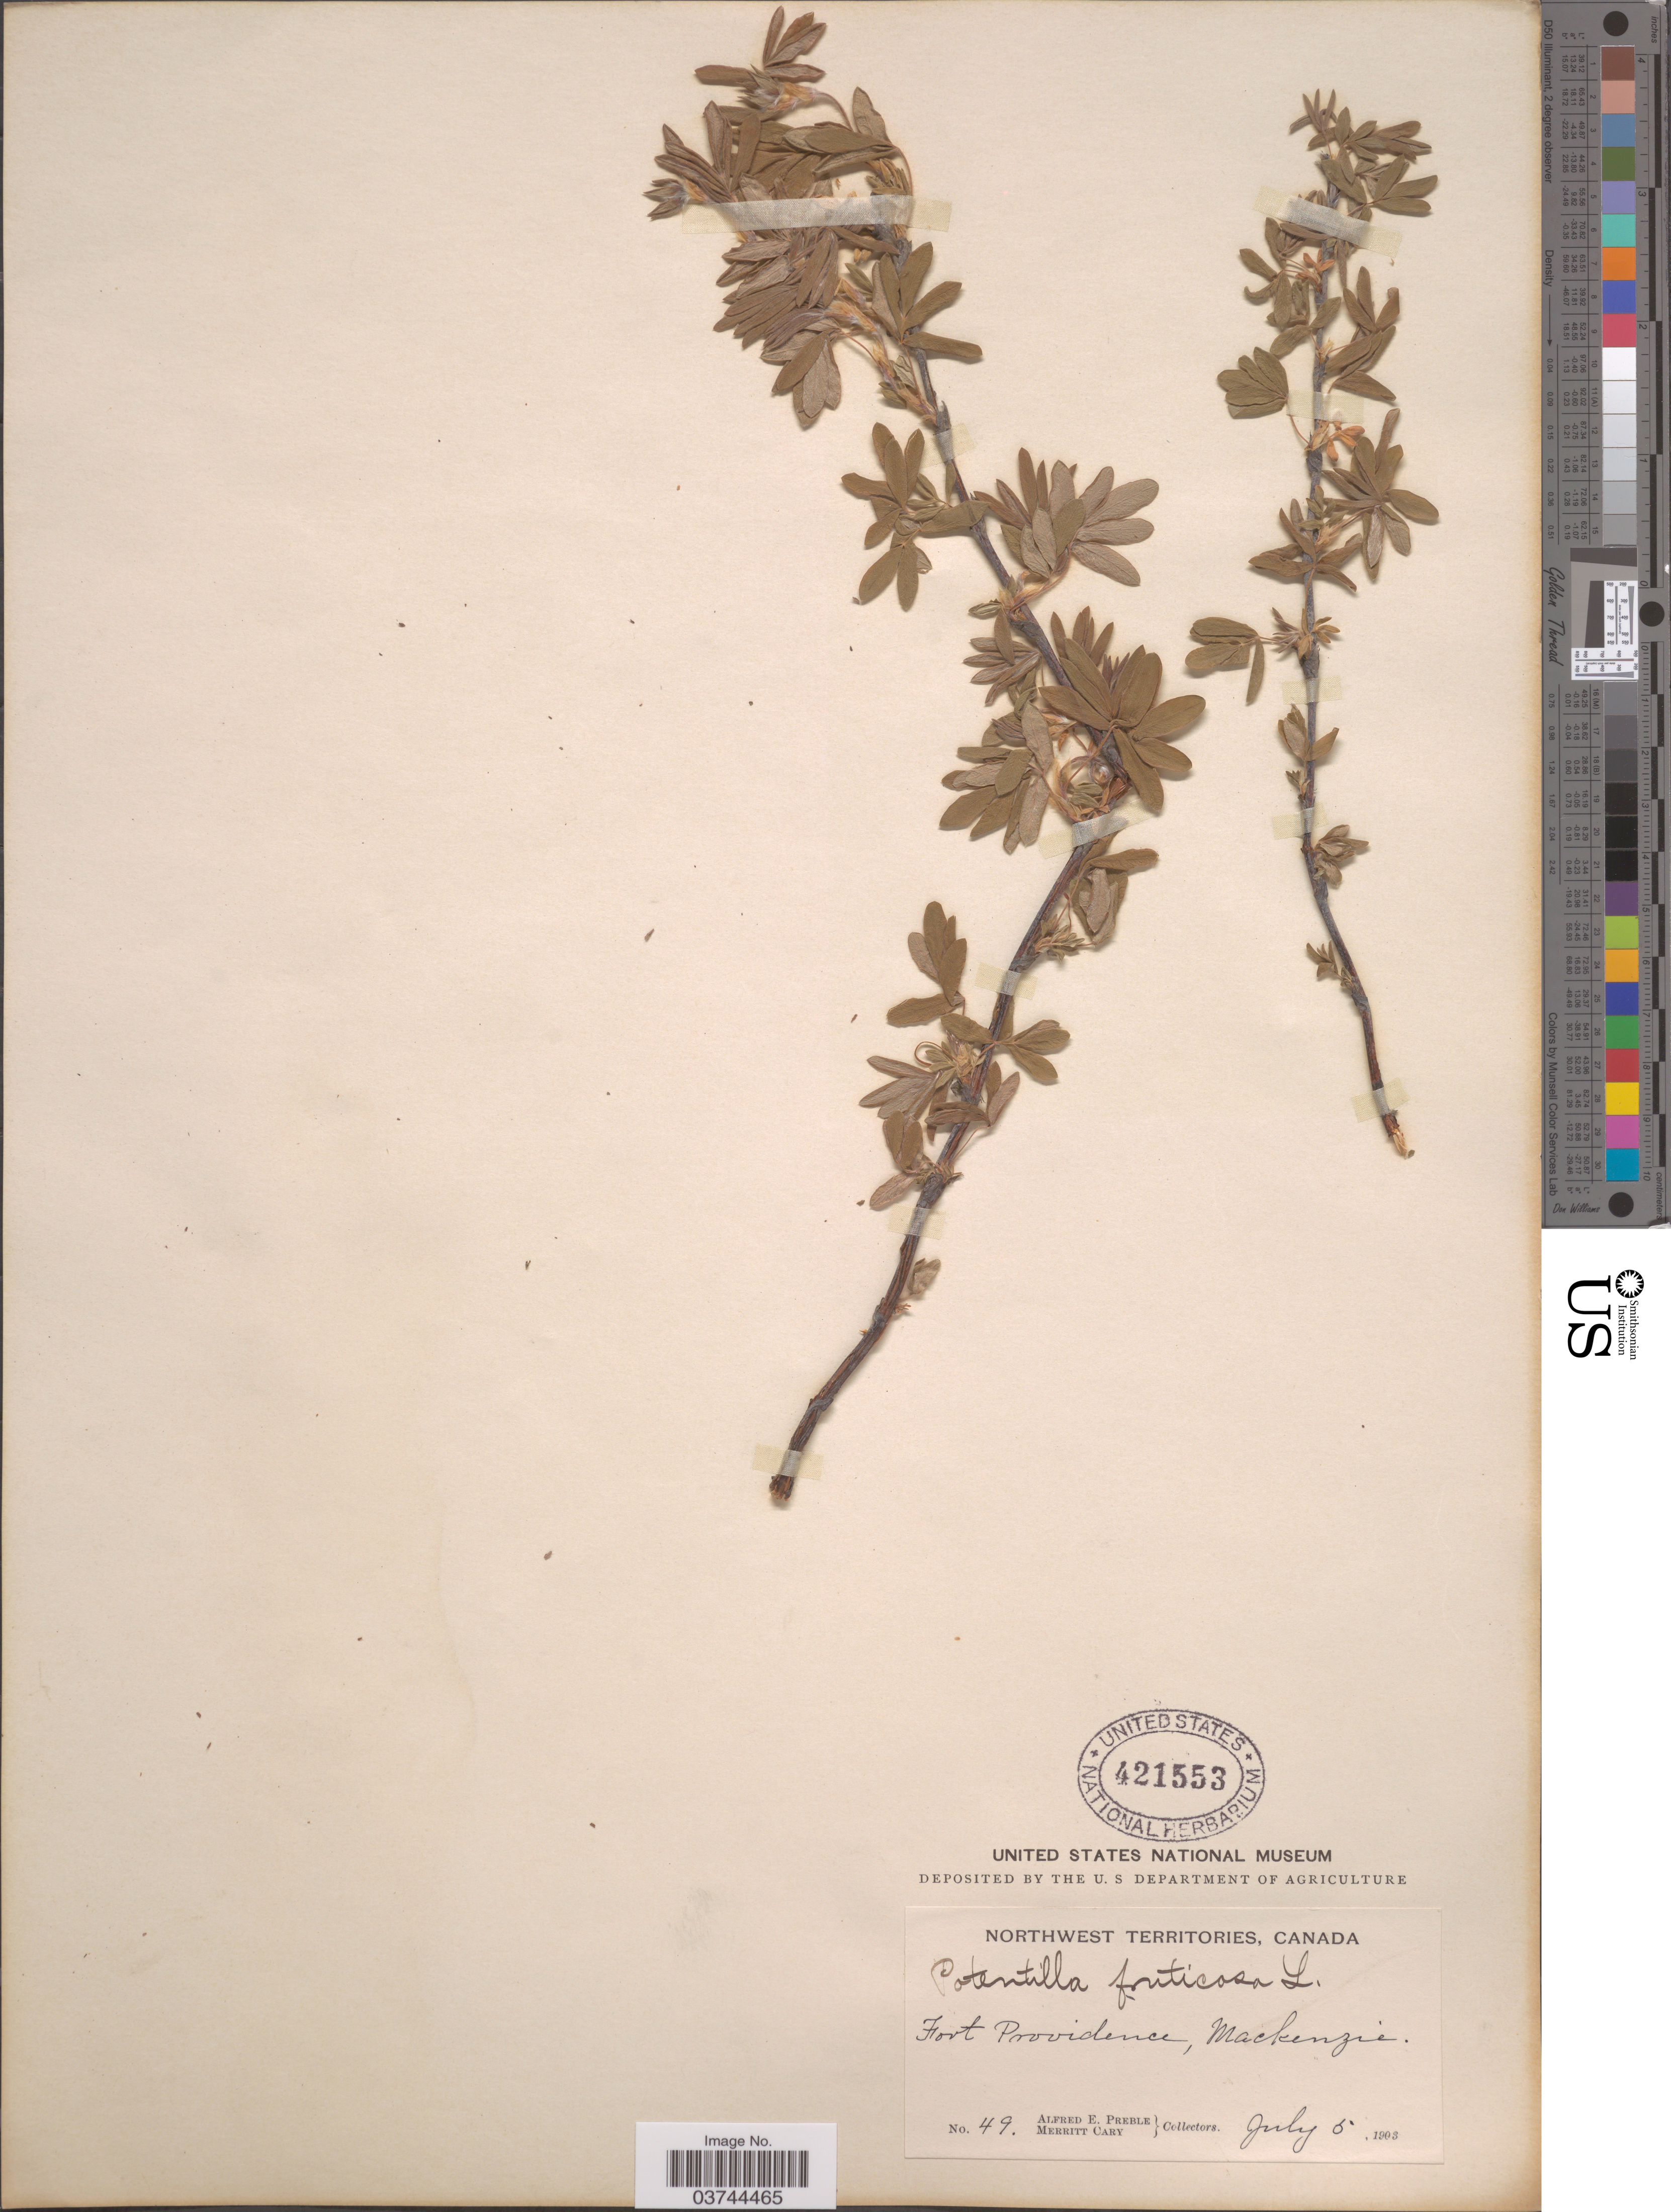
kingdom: Plantae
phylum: Tracheophyta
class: Magnoliopsida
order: Rosales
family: Rosaceae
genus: Dasiphora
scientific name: Dasiphora fruticosa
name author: (L.) Rydb.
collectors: A. Preble & M. Cary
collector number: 49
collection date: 1903-07-05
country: Canada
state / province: Northwest Territories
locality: Fort Providence, Mackenzie.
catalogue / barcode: US 421553